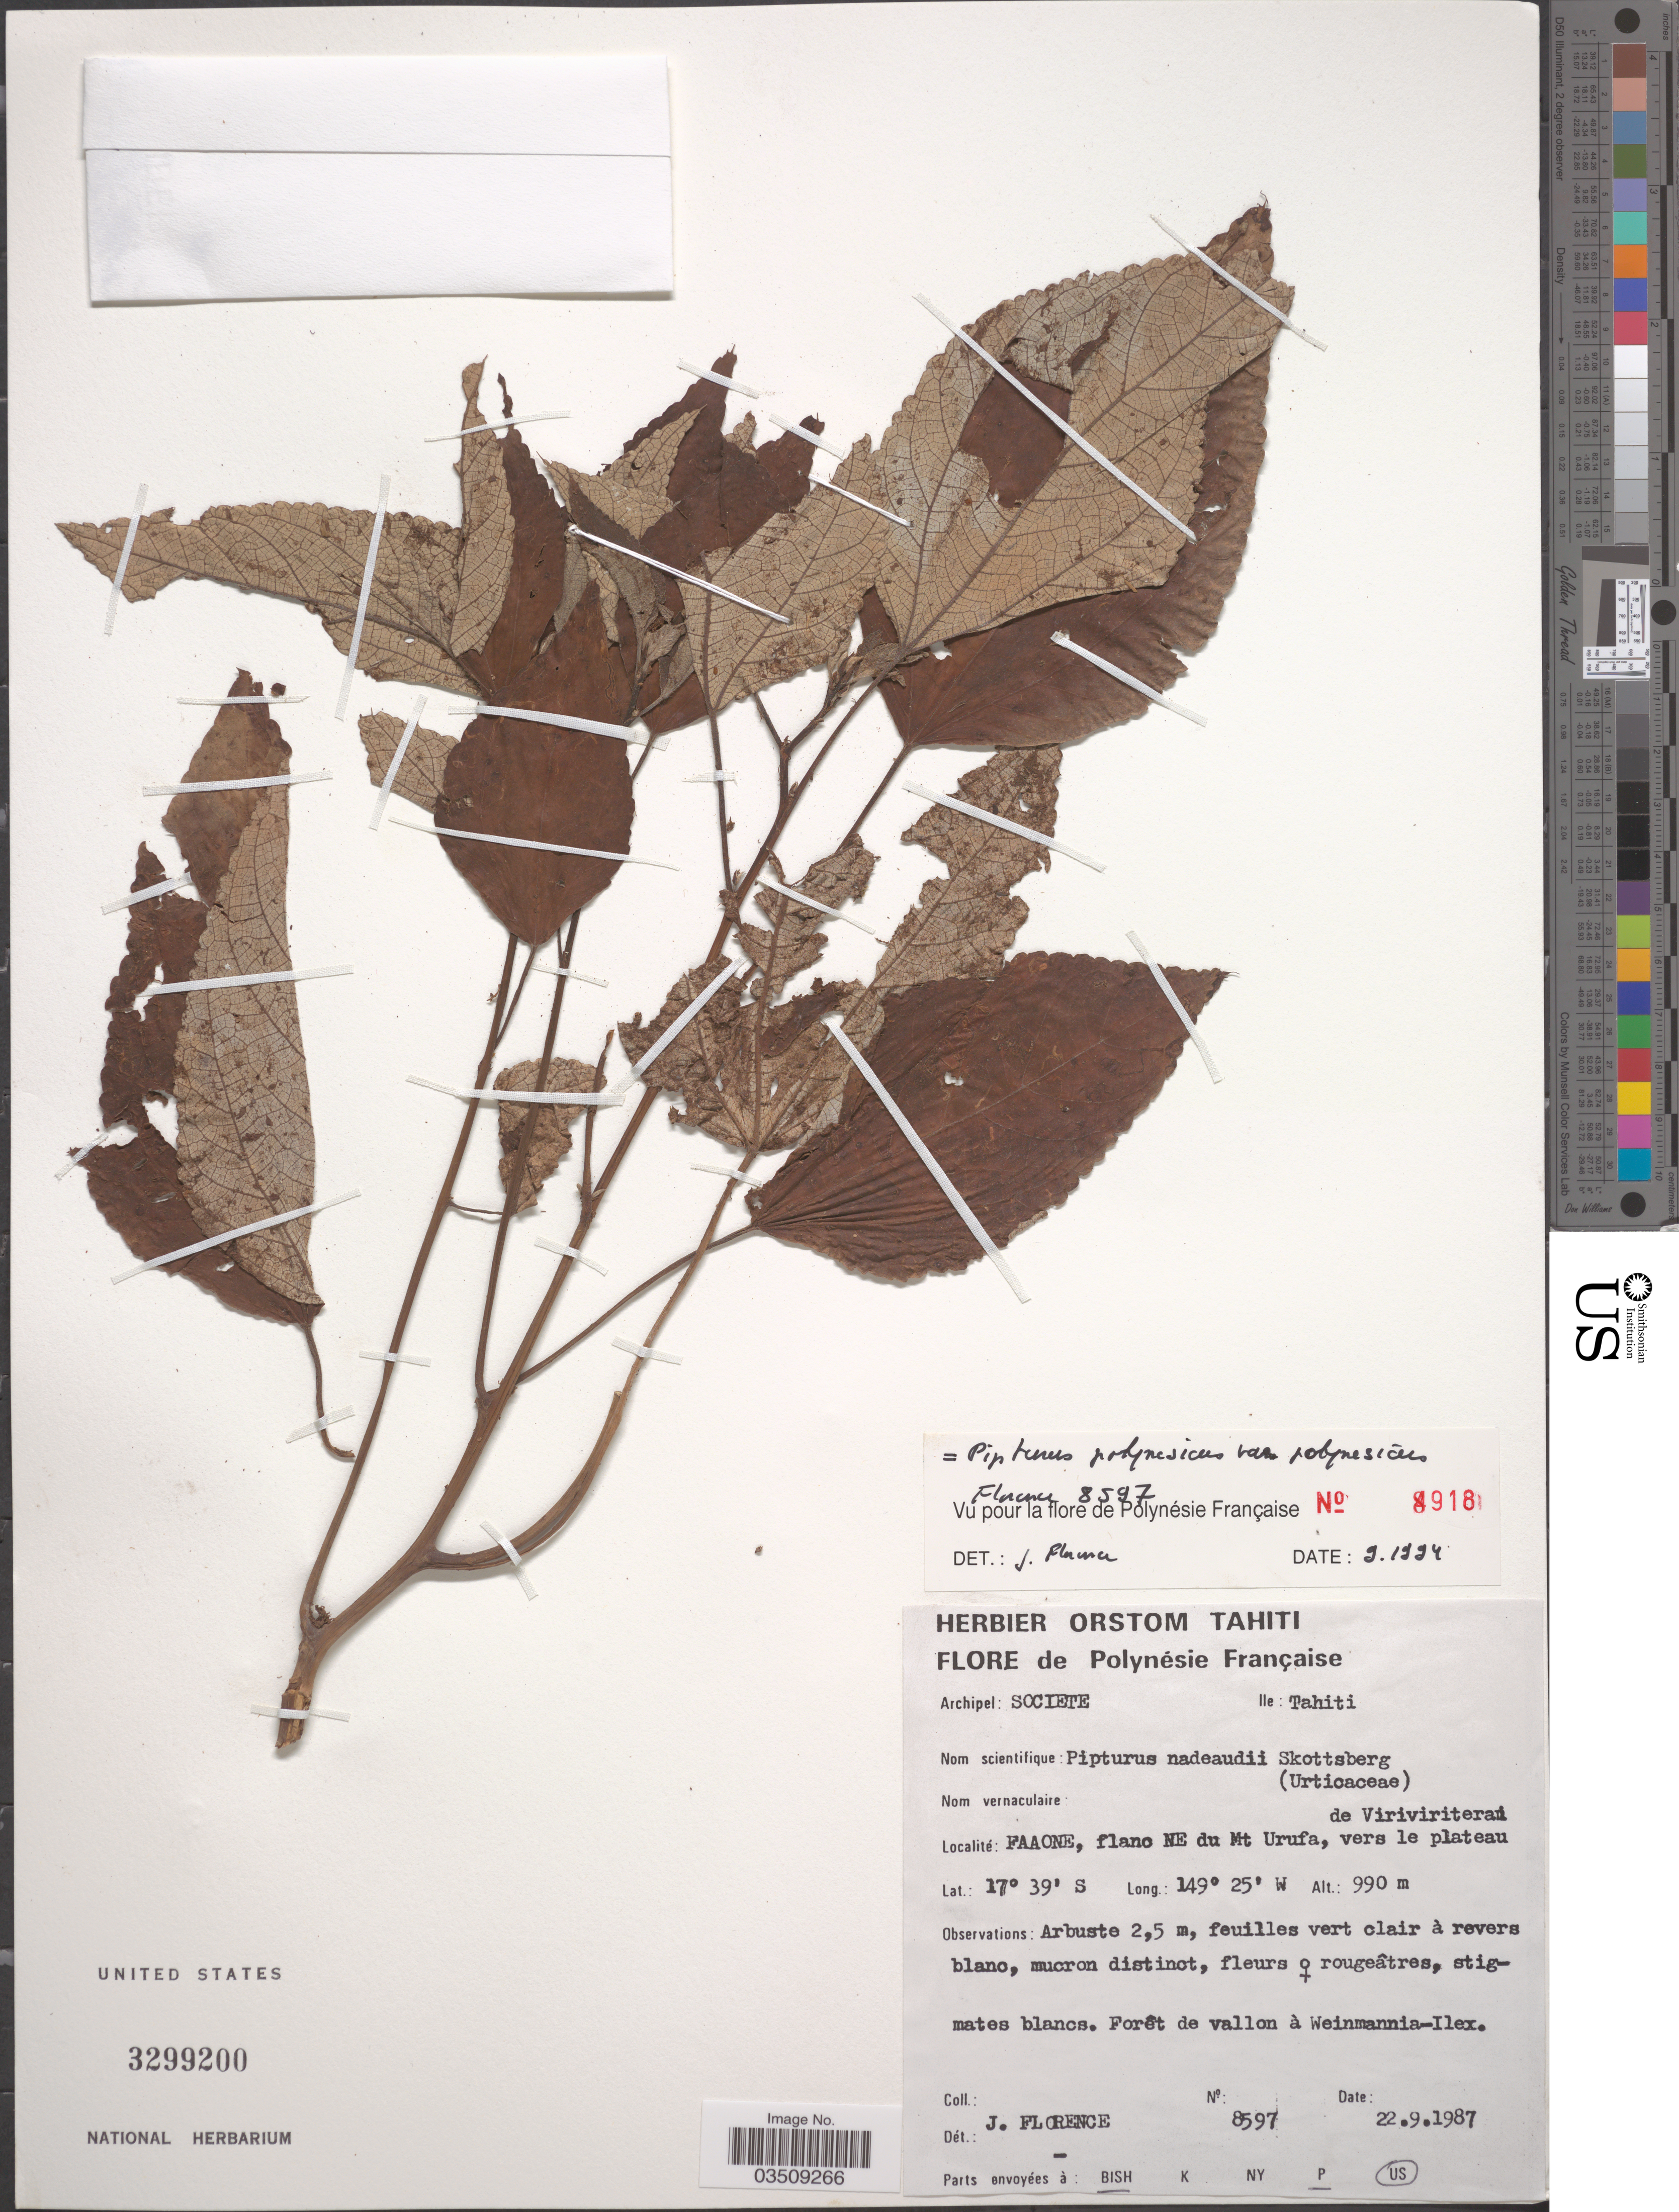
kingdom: Plantae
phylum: Tracheophyta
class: Magnoliopsida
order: Rosales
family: Urticaceae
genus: Pipturus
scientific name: Pipturus polynesicus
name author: Skottsb.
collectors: J. Florence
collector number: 8597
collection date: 1987-09-22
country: French Polynesia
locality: Archipel: Societe. Ile: Tahiti. Faaone, flanc NE du Mt Urufa, vers le plateau de Viriviriterai.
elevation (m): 990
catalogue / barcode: US 3299200